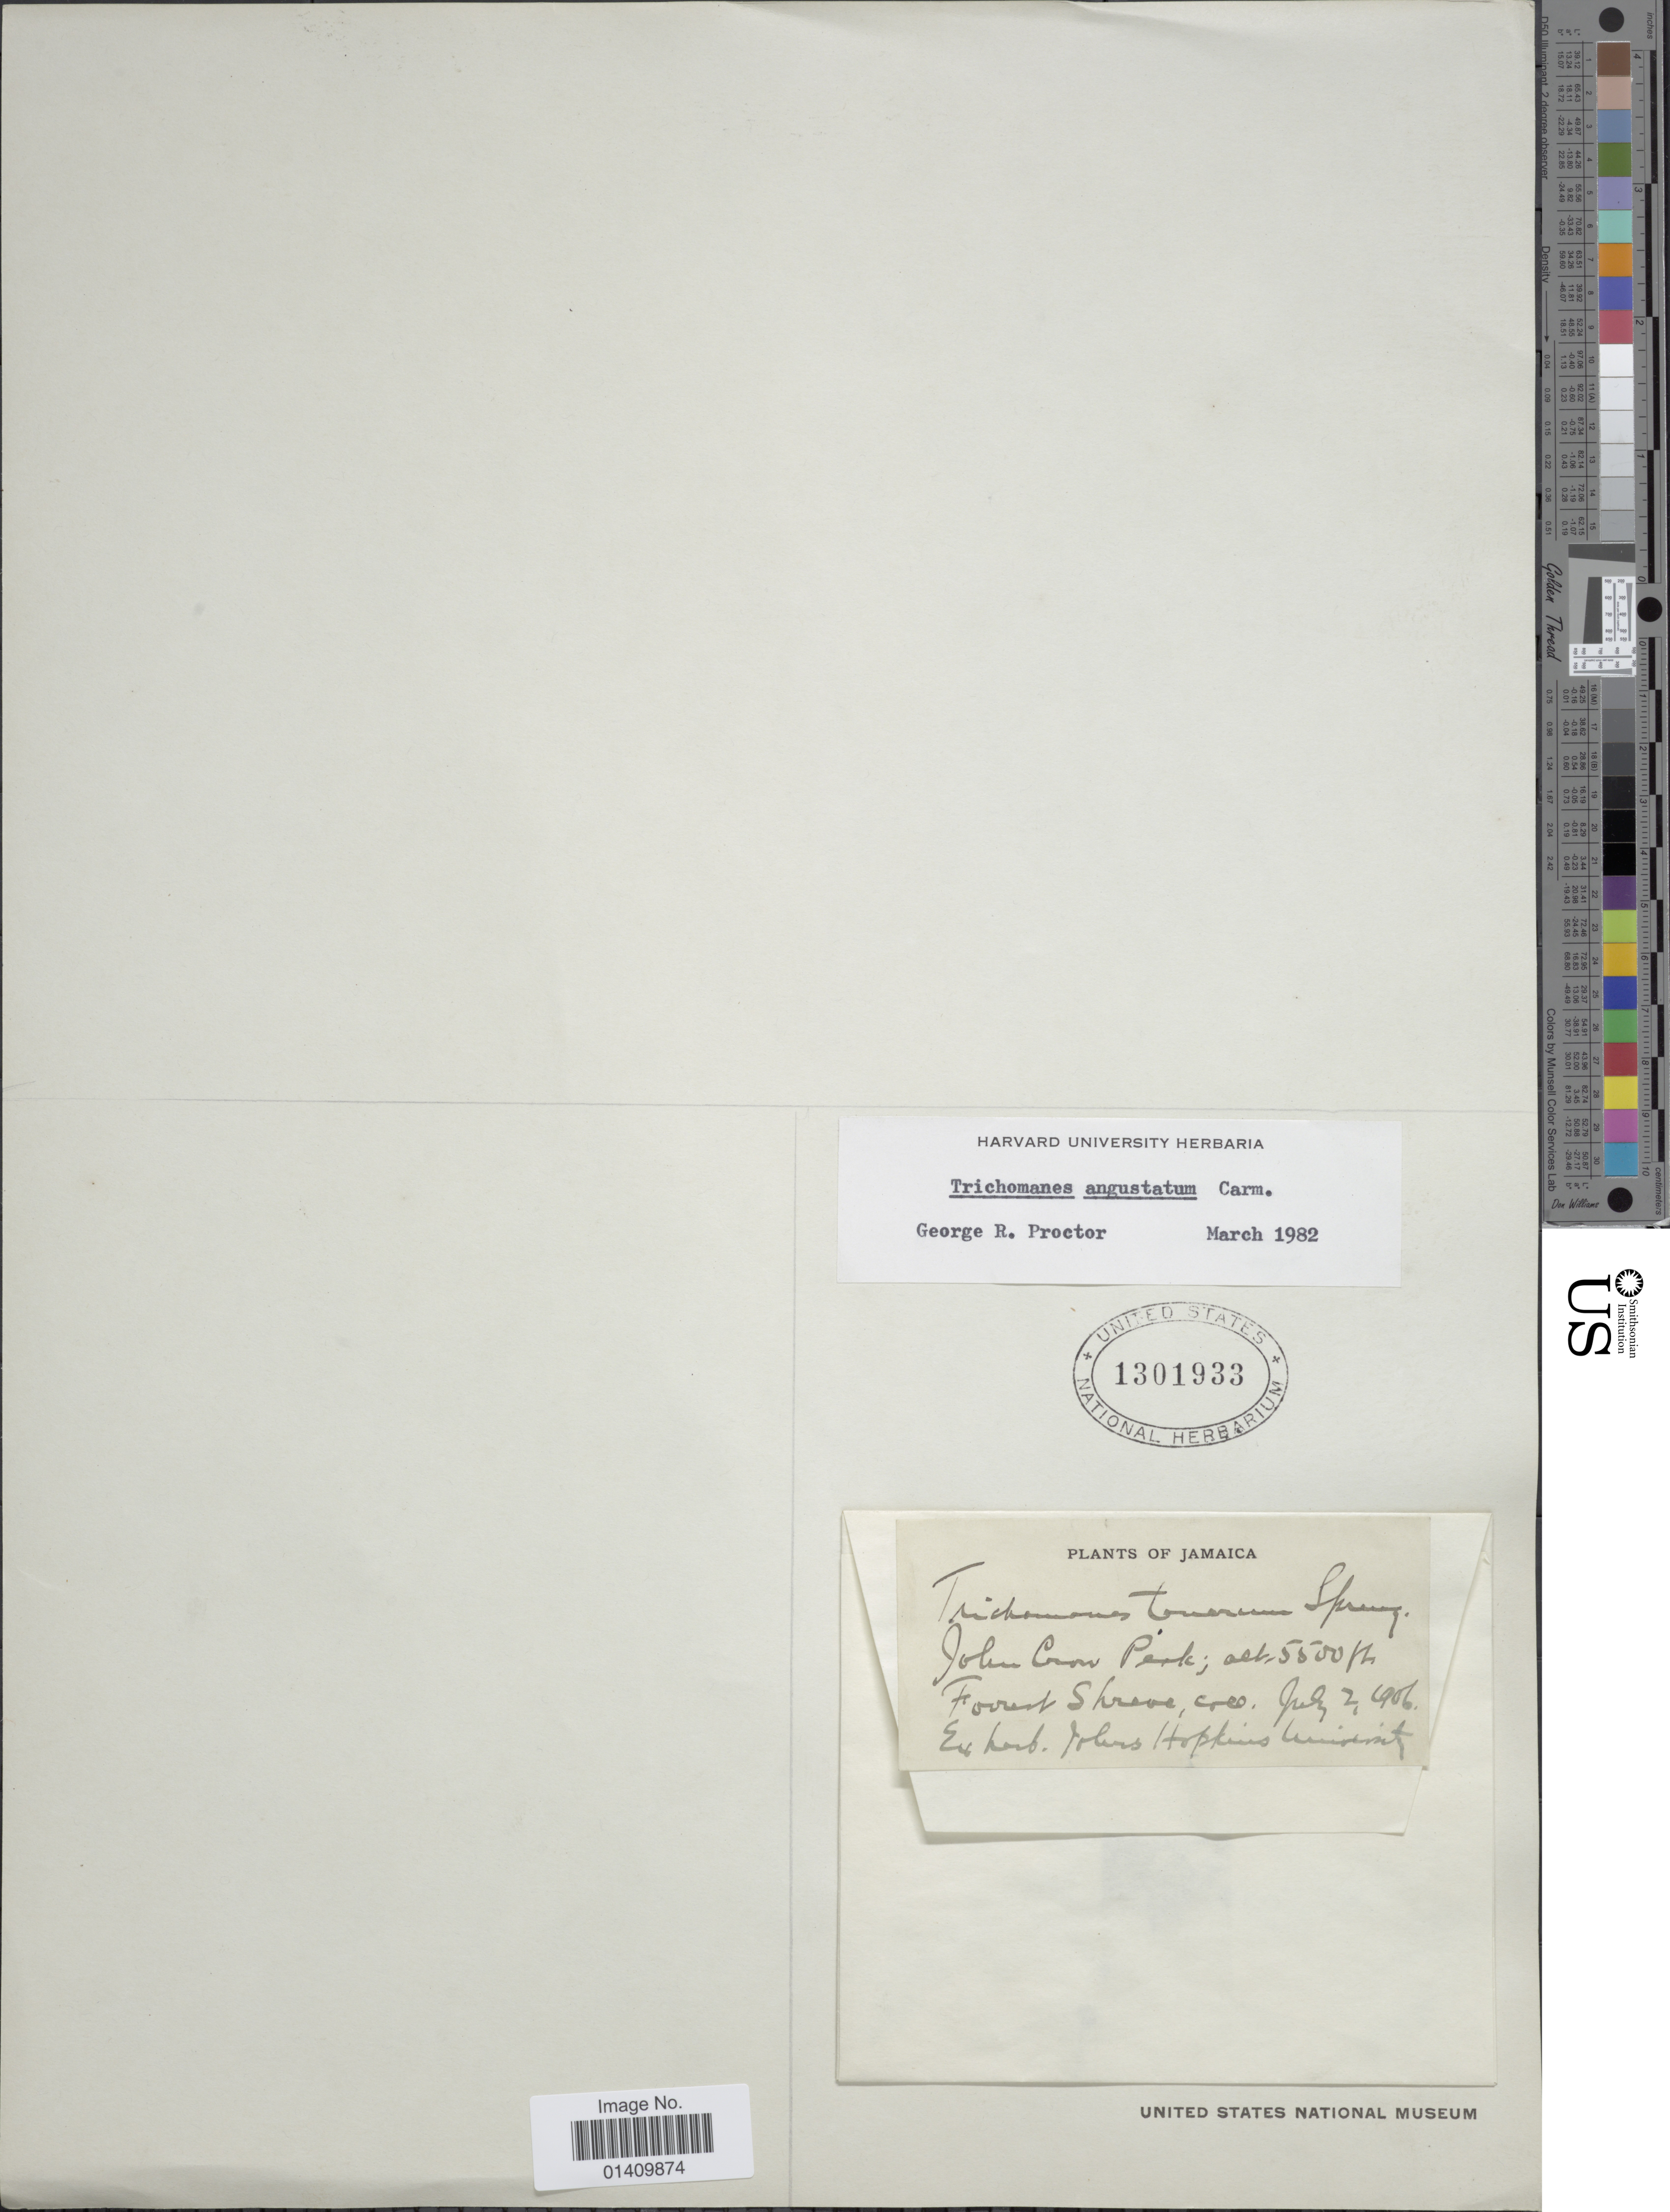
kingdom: Plantae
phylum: Tracheophyta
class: Polypodiopsida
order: Hymenophyllales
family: Hymenophyllaceae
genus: Polyphlebium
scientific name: Polyphlebium angustatum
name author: (Carmich.) Ebihara & Dubuisson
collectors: F. Shreve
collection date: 1906-07-02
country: Jamaica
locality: John Crow Peak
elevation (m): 1676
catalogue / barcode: US 1301933